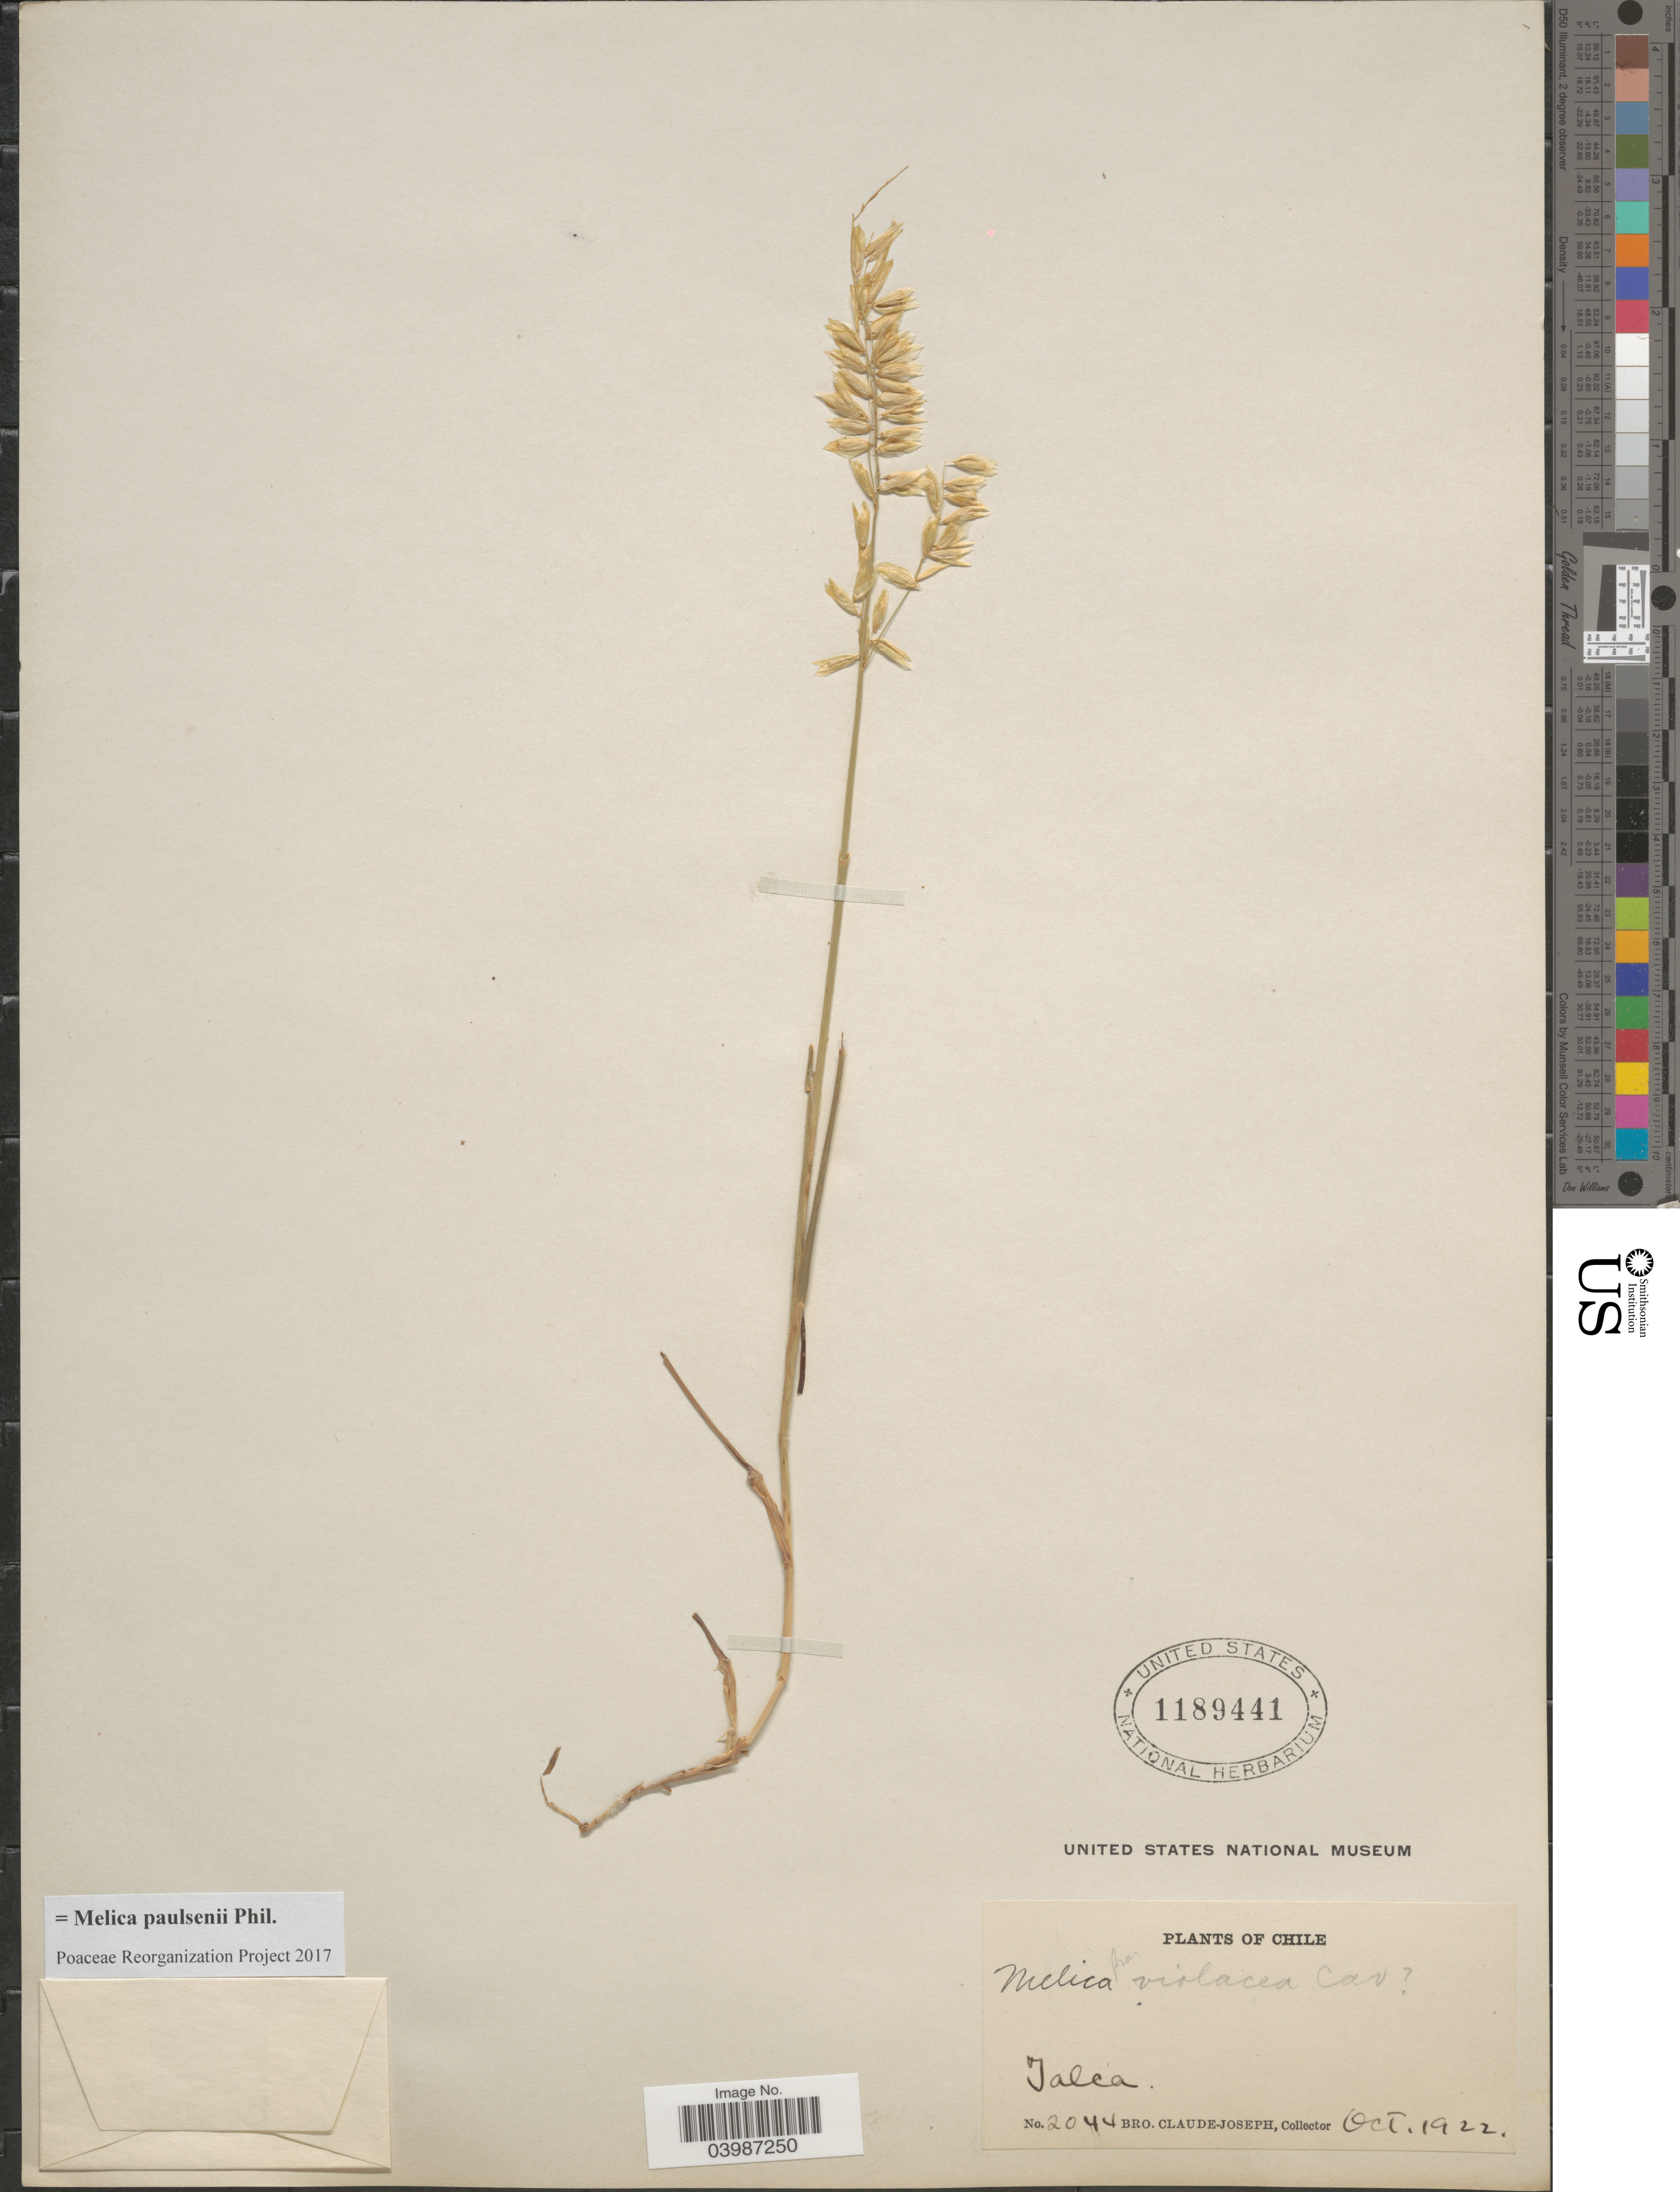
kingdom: Plantae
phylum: Tracheophyta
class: Liliopsida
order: Poales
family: Poaceae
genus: Melica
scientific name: Melica paulsenii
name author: Phil.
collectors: Bro. Claude-Joseph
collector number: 2044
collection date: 1922-10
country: Chile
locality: Talca.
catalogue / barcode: US 1189441